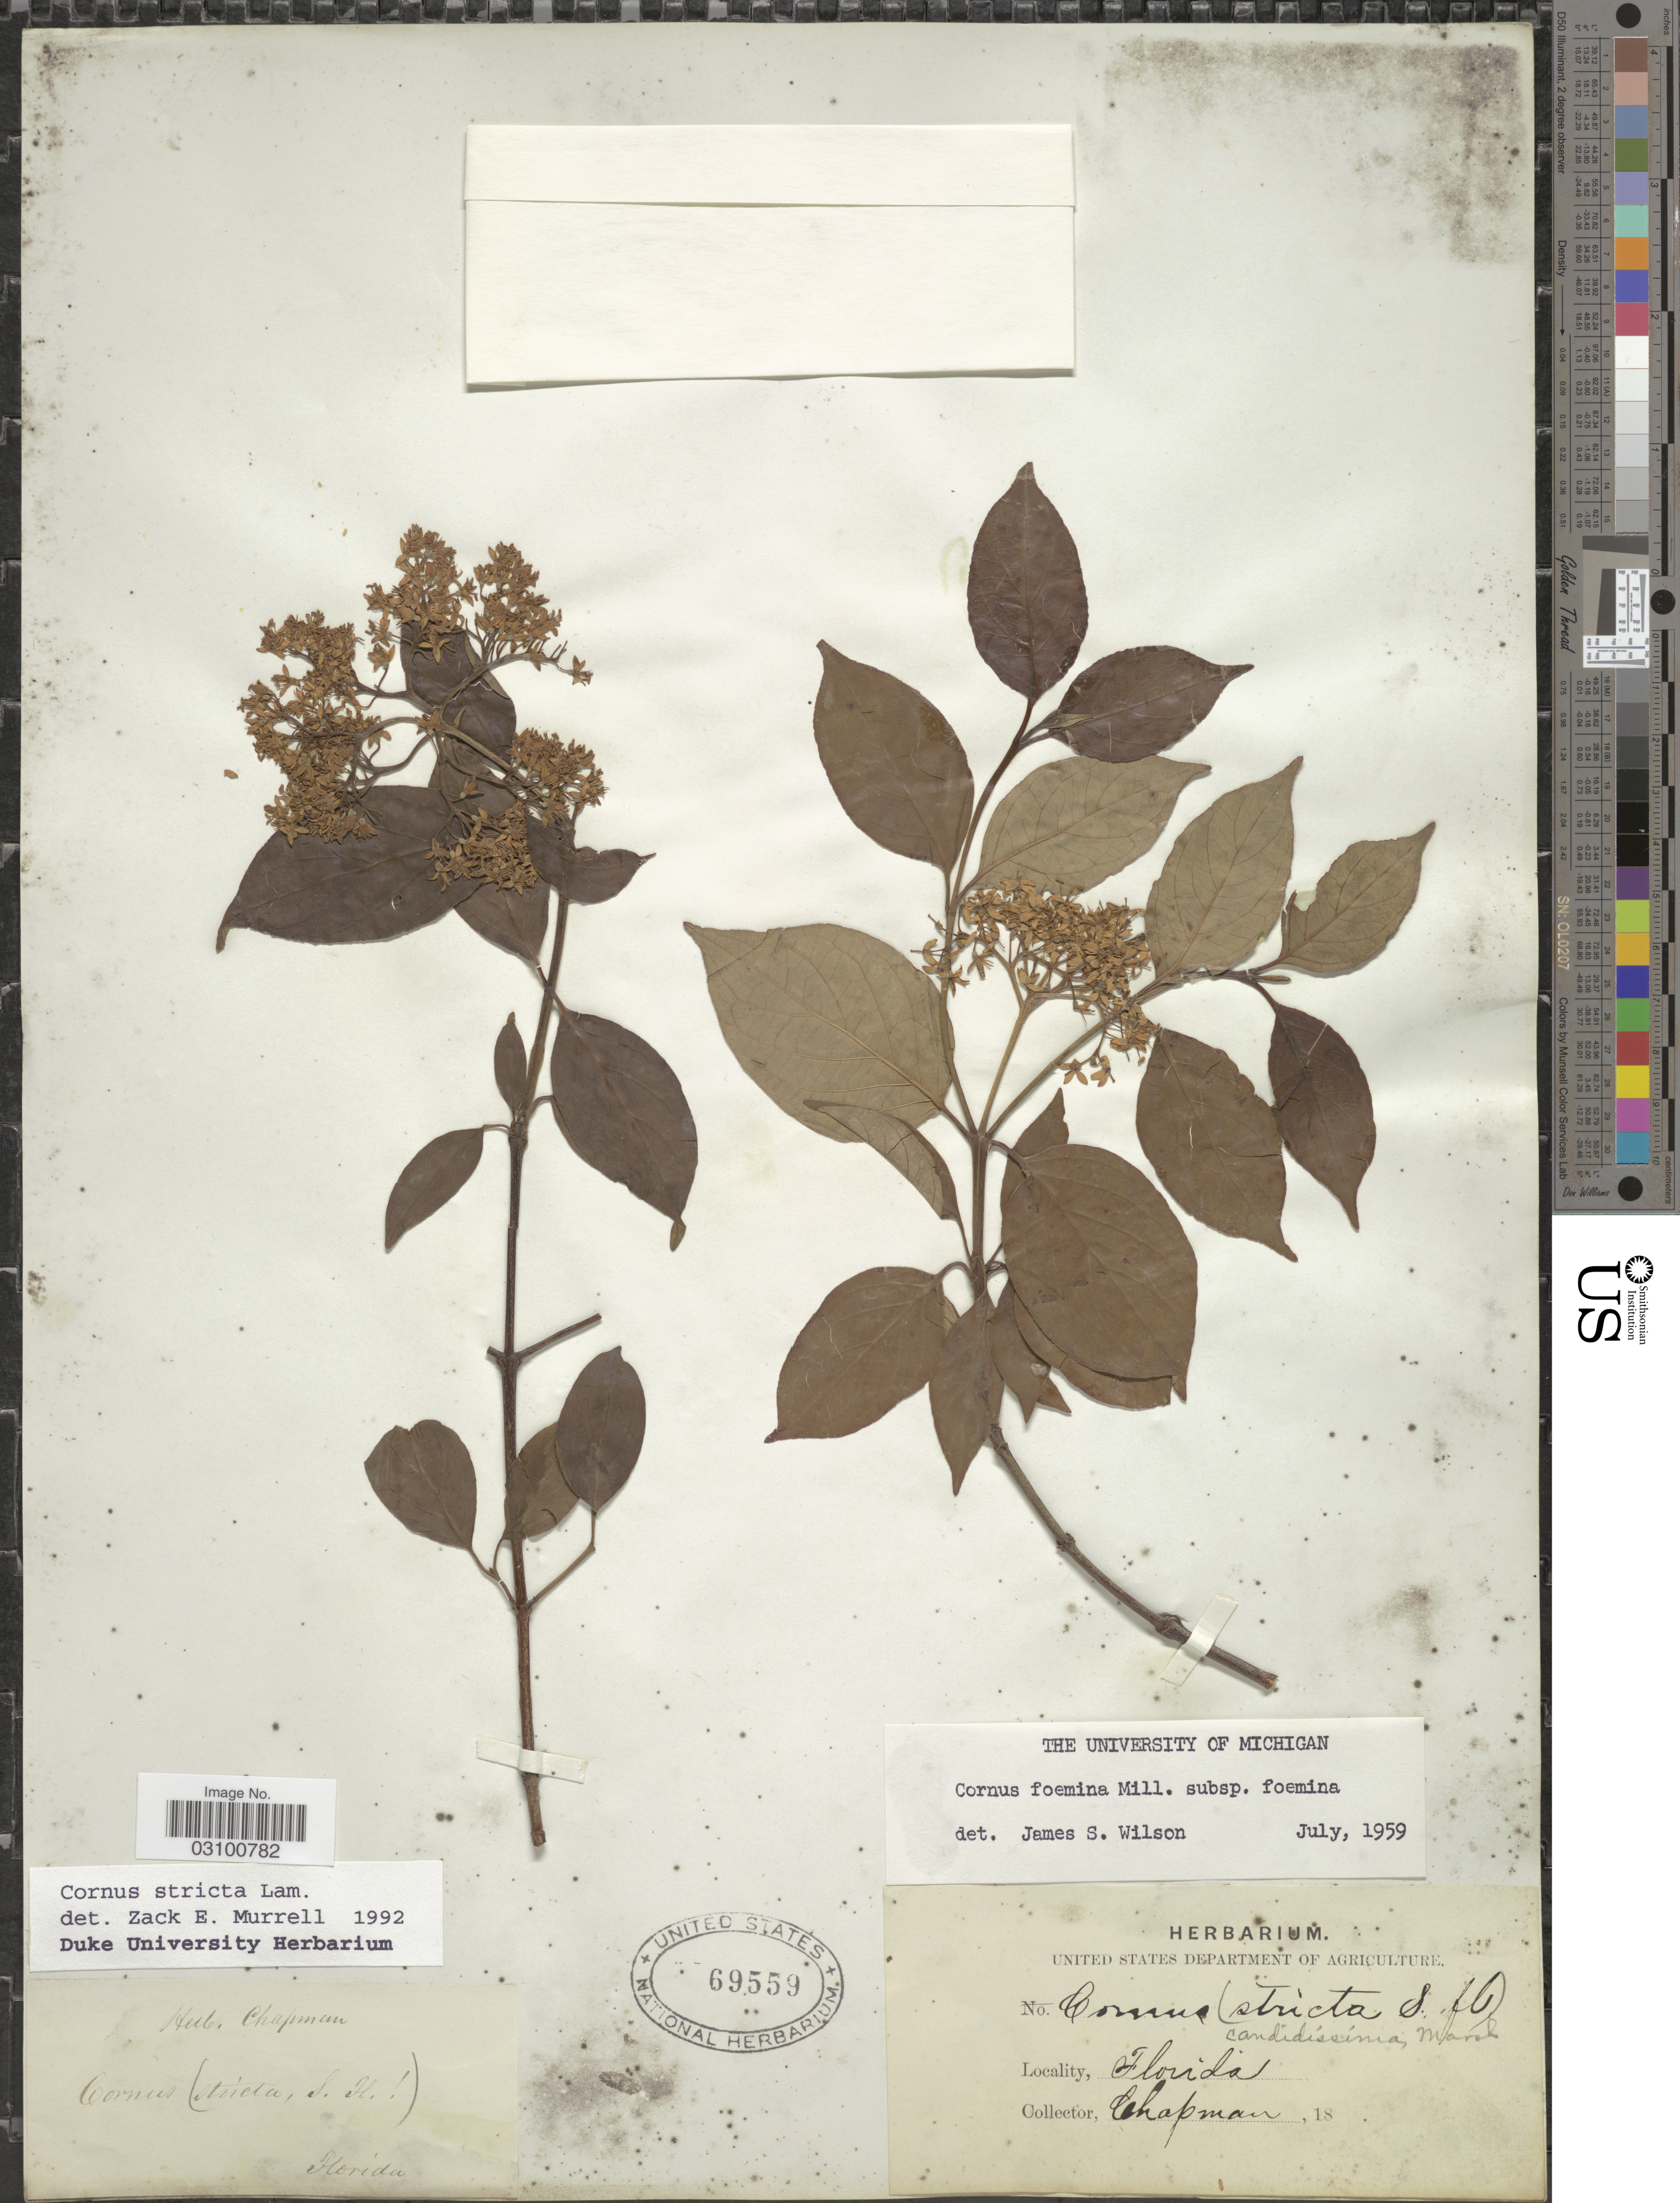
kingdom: Plantae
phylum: Tracheophyta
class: Magnoliopsida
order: Cornales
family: Cornaceae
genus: Cornus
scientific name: Cornus stricta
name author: Lam.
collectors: A. Chapman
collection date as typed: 18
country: United States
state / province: Florida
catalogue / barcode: US 69559